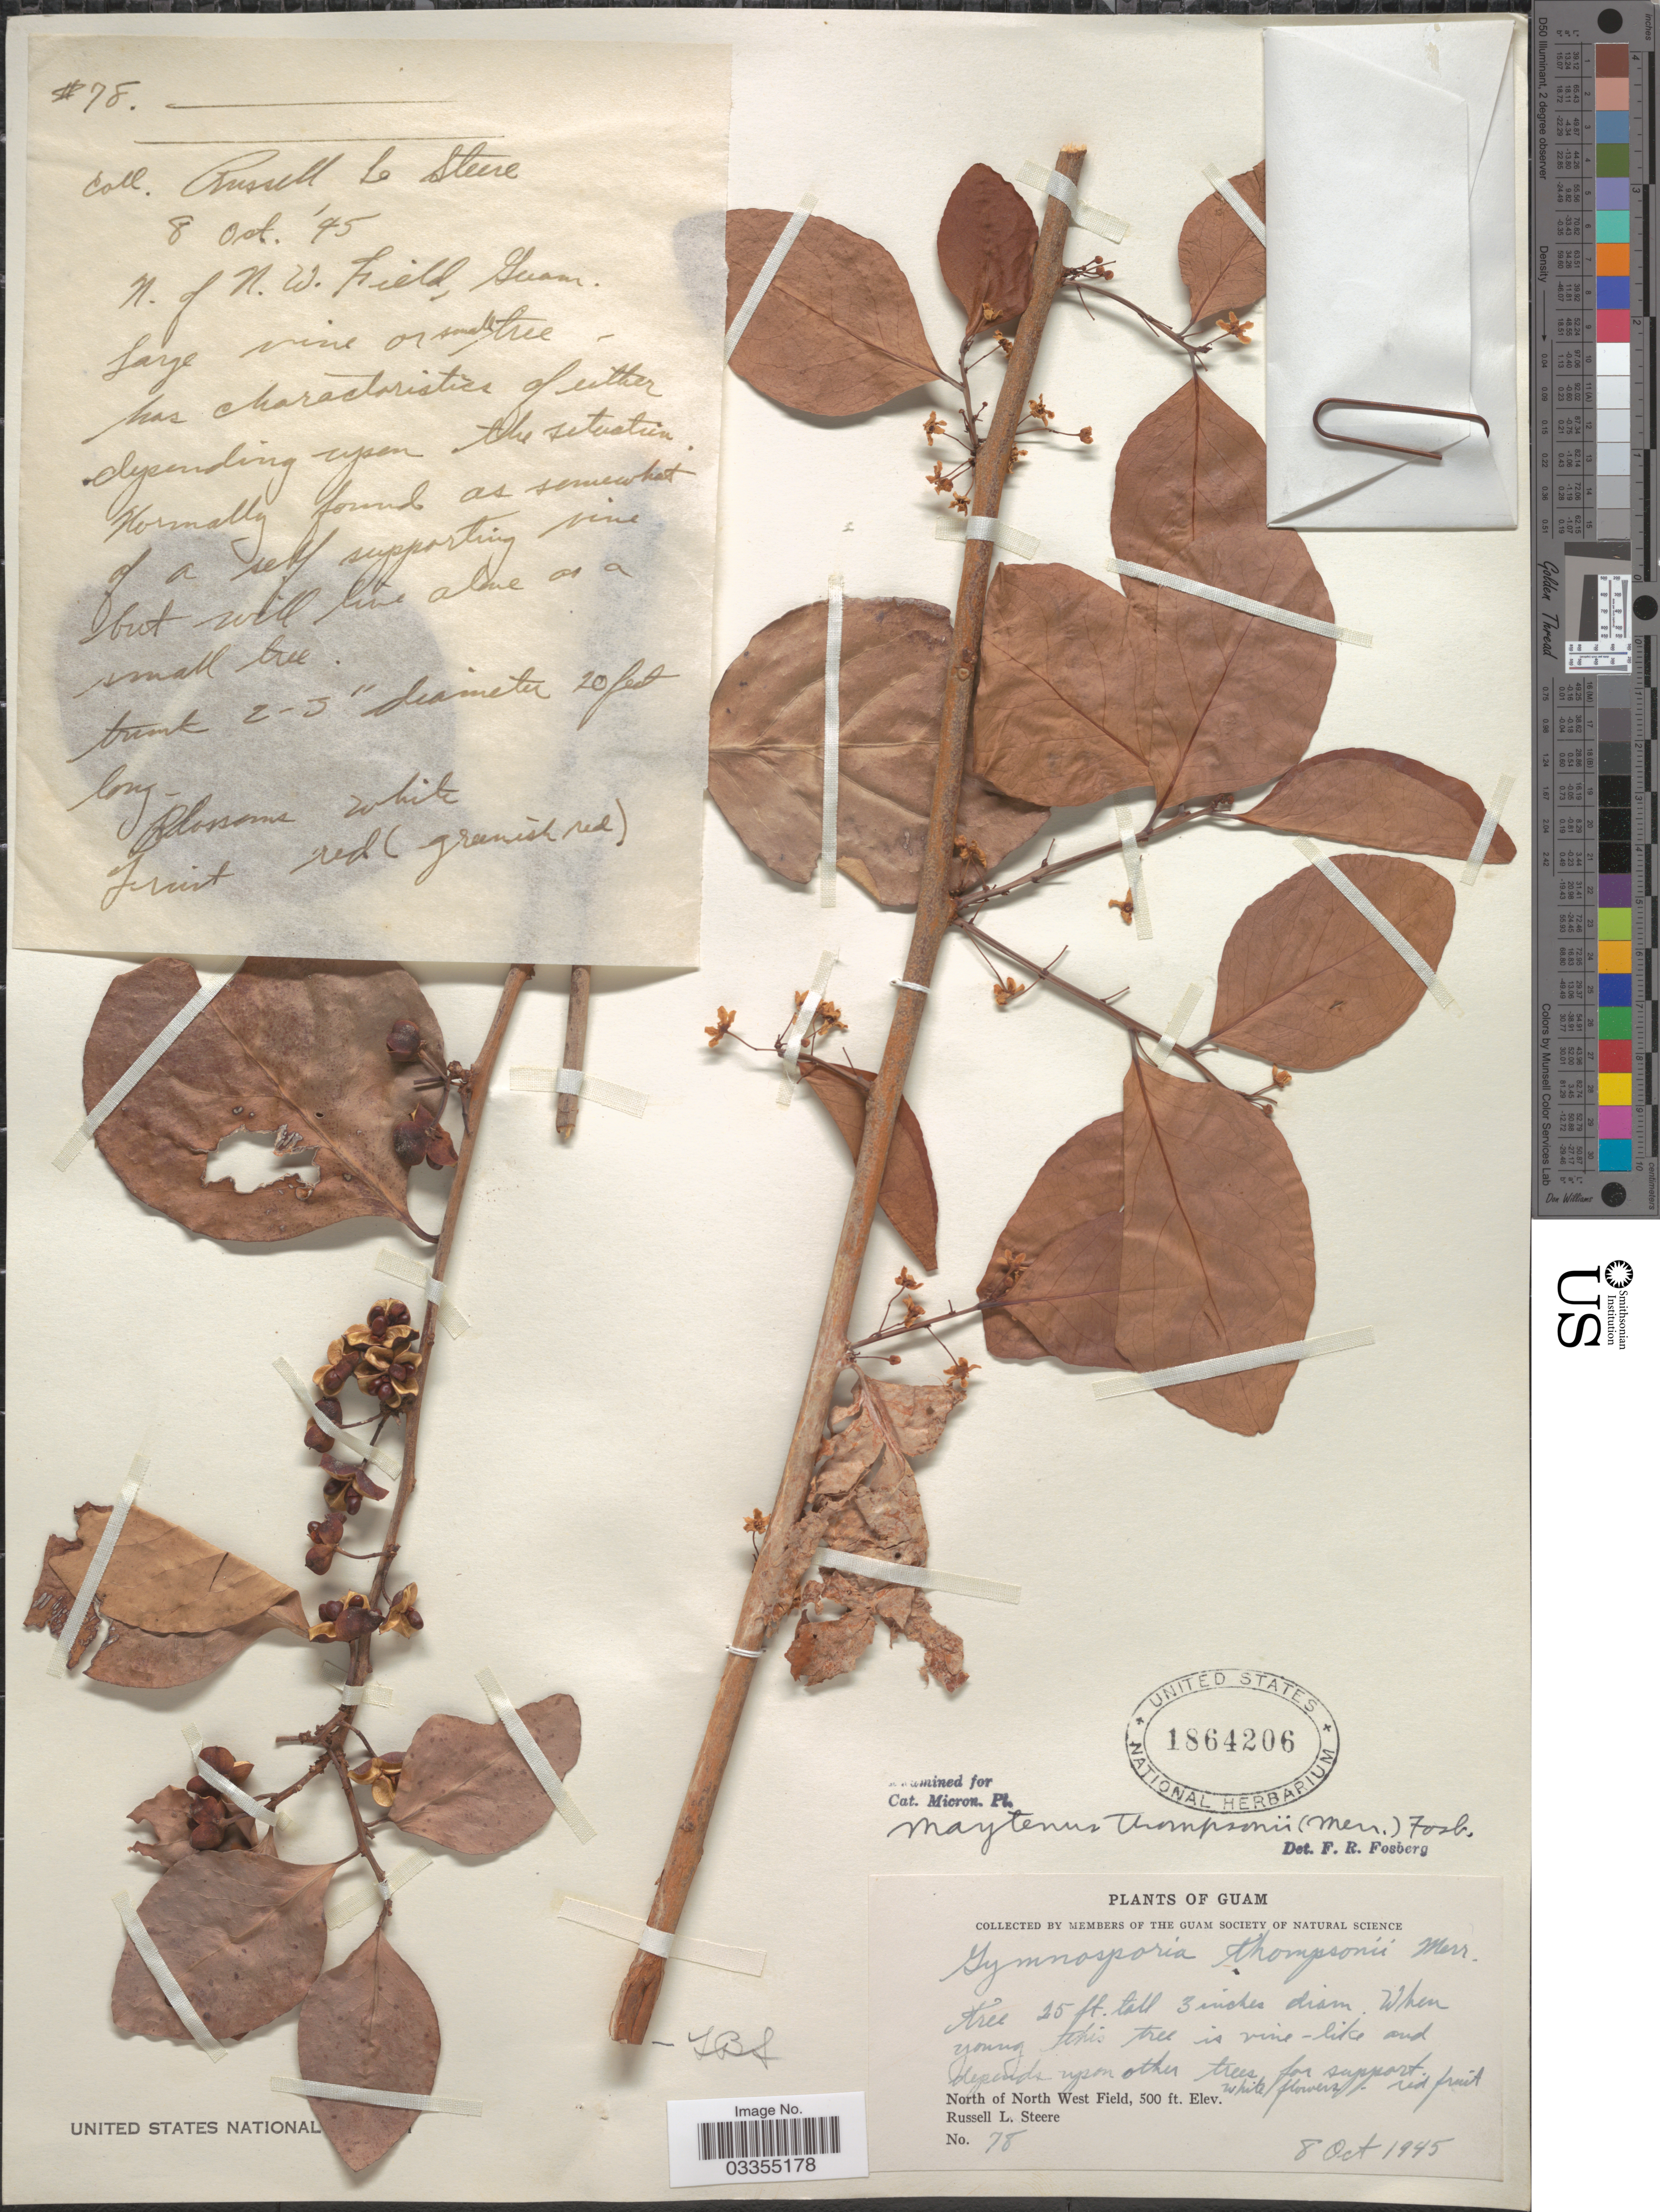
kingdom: Plantae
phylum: Tracheophyta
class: Magnoliopsida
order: Celastrales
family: Celastraceae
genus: Gymnosporia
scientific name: Gymnosporia thompsonii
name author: Merr.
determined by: Wagner, W. L., (BOT), Smithsonian Institution - National Museum of Natural History (UNITED STATES)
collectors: R. L. Steere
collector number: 78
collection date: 1945-10-08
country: Guam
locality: North of North West Field.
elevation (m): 152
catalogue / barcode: US 1864206